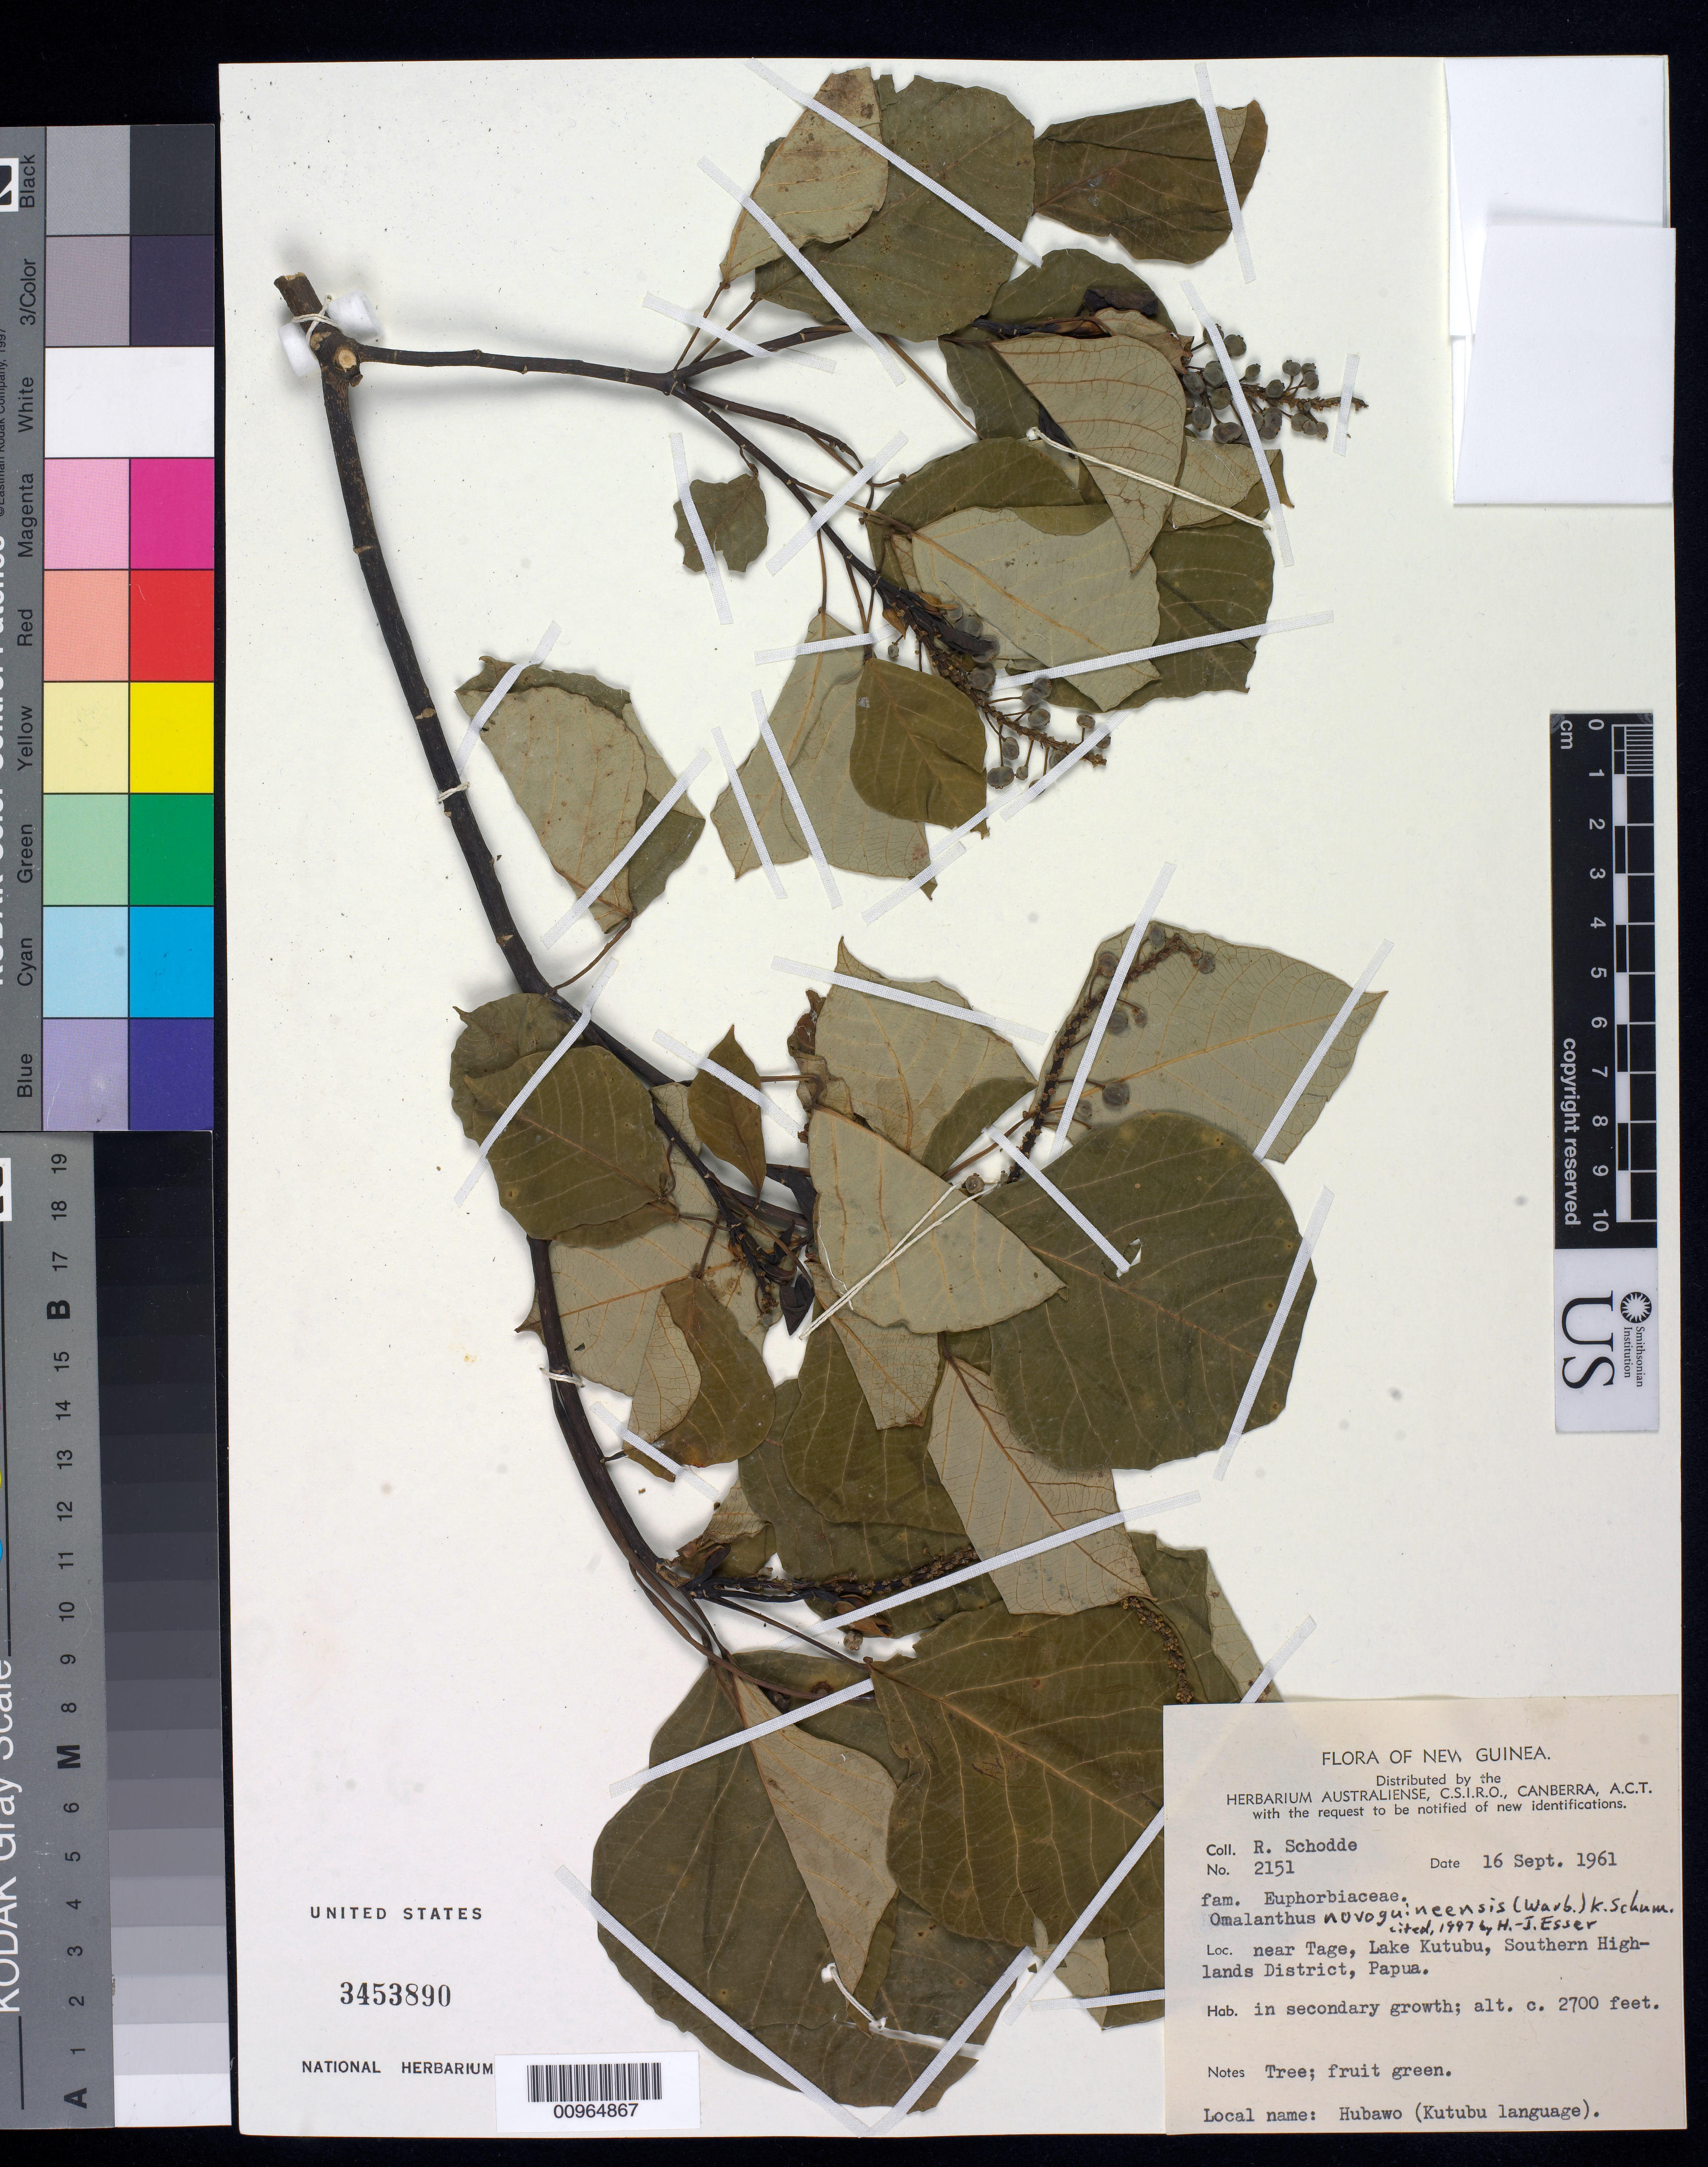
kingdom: Plantae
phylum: Tracheophyta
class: Magnoliopsida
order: Malpighiales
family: Euphorbiaceae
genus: Homalanthus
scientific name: Homalanthus novoguineensis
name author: (Warb.) K. Schum.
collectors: R. Schodde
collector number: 2151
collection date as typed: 16 Sep 1961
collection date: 1961-09-16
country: Papua New Guinea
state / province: Southern Highlands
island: New Guinea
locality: near Tage, Lake Kutubu. In secondary growth.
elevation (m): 823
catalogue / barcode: US 3453890